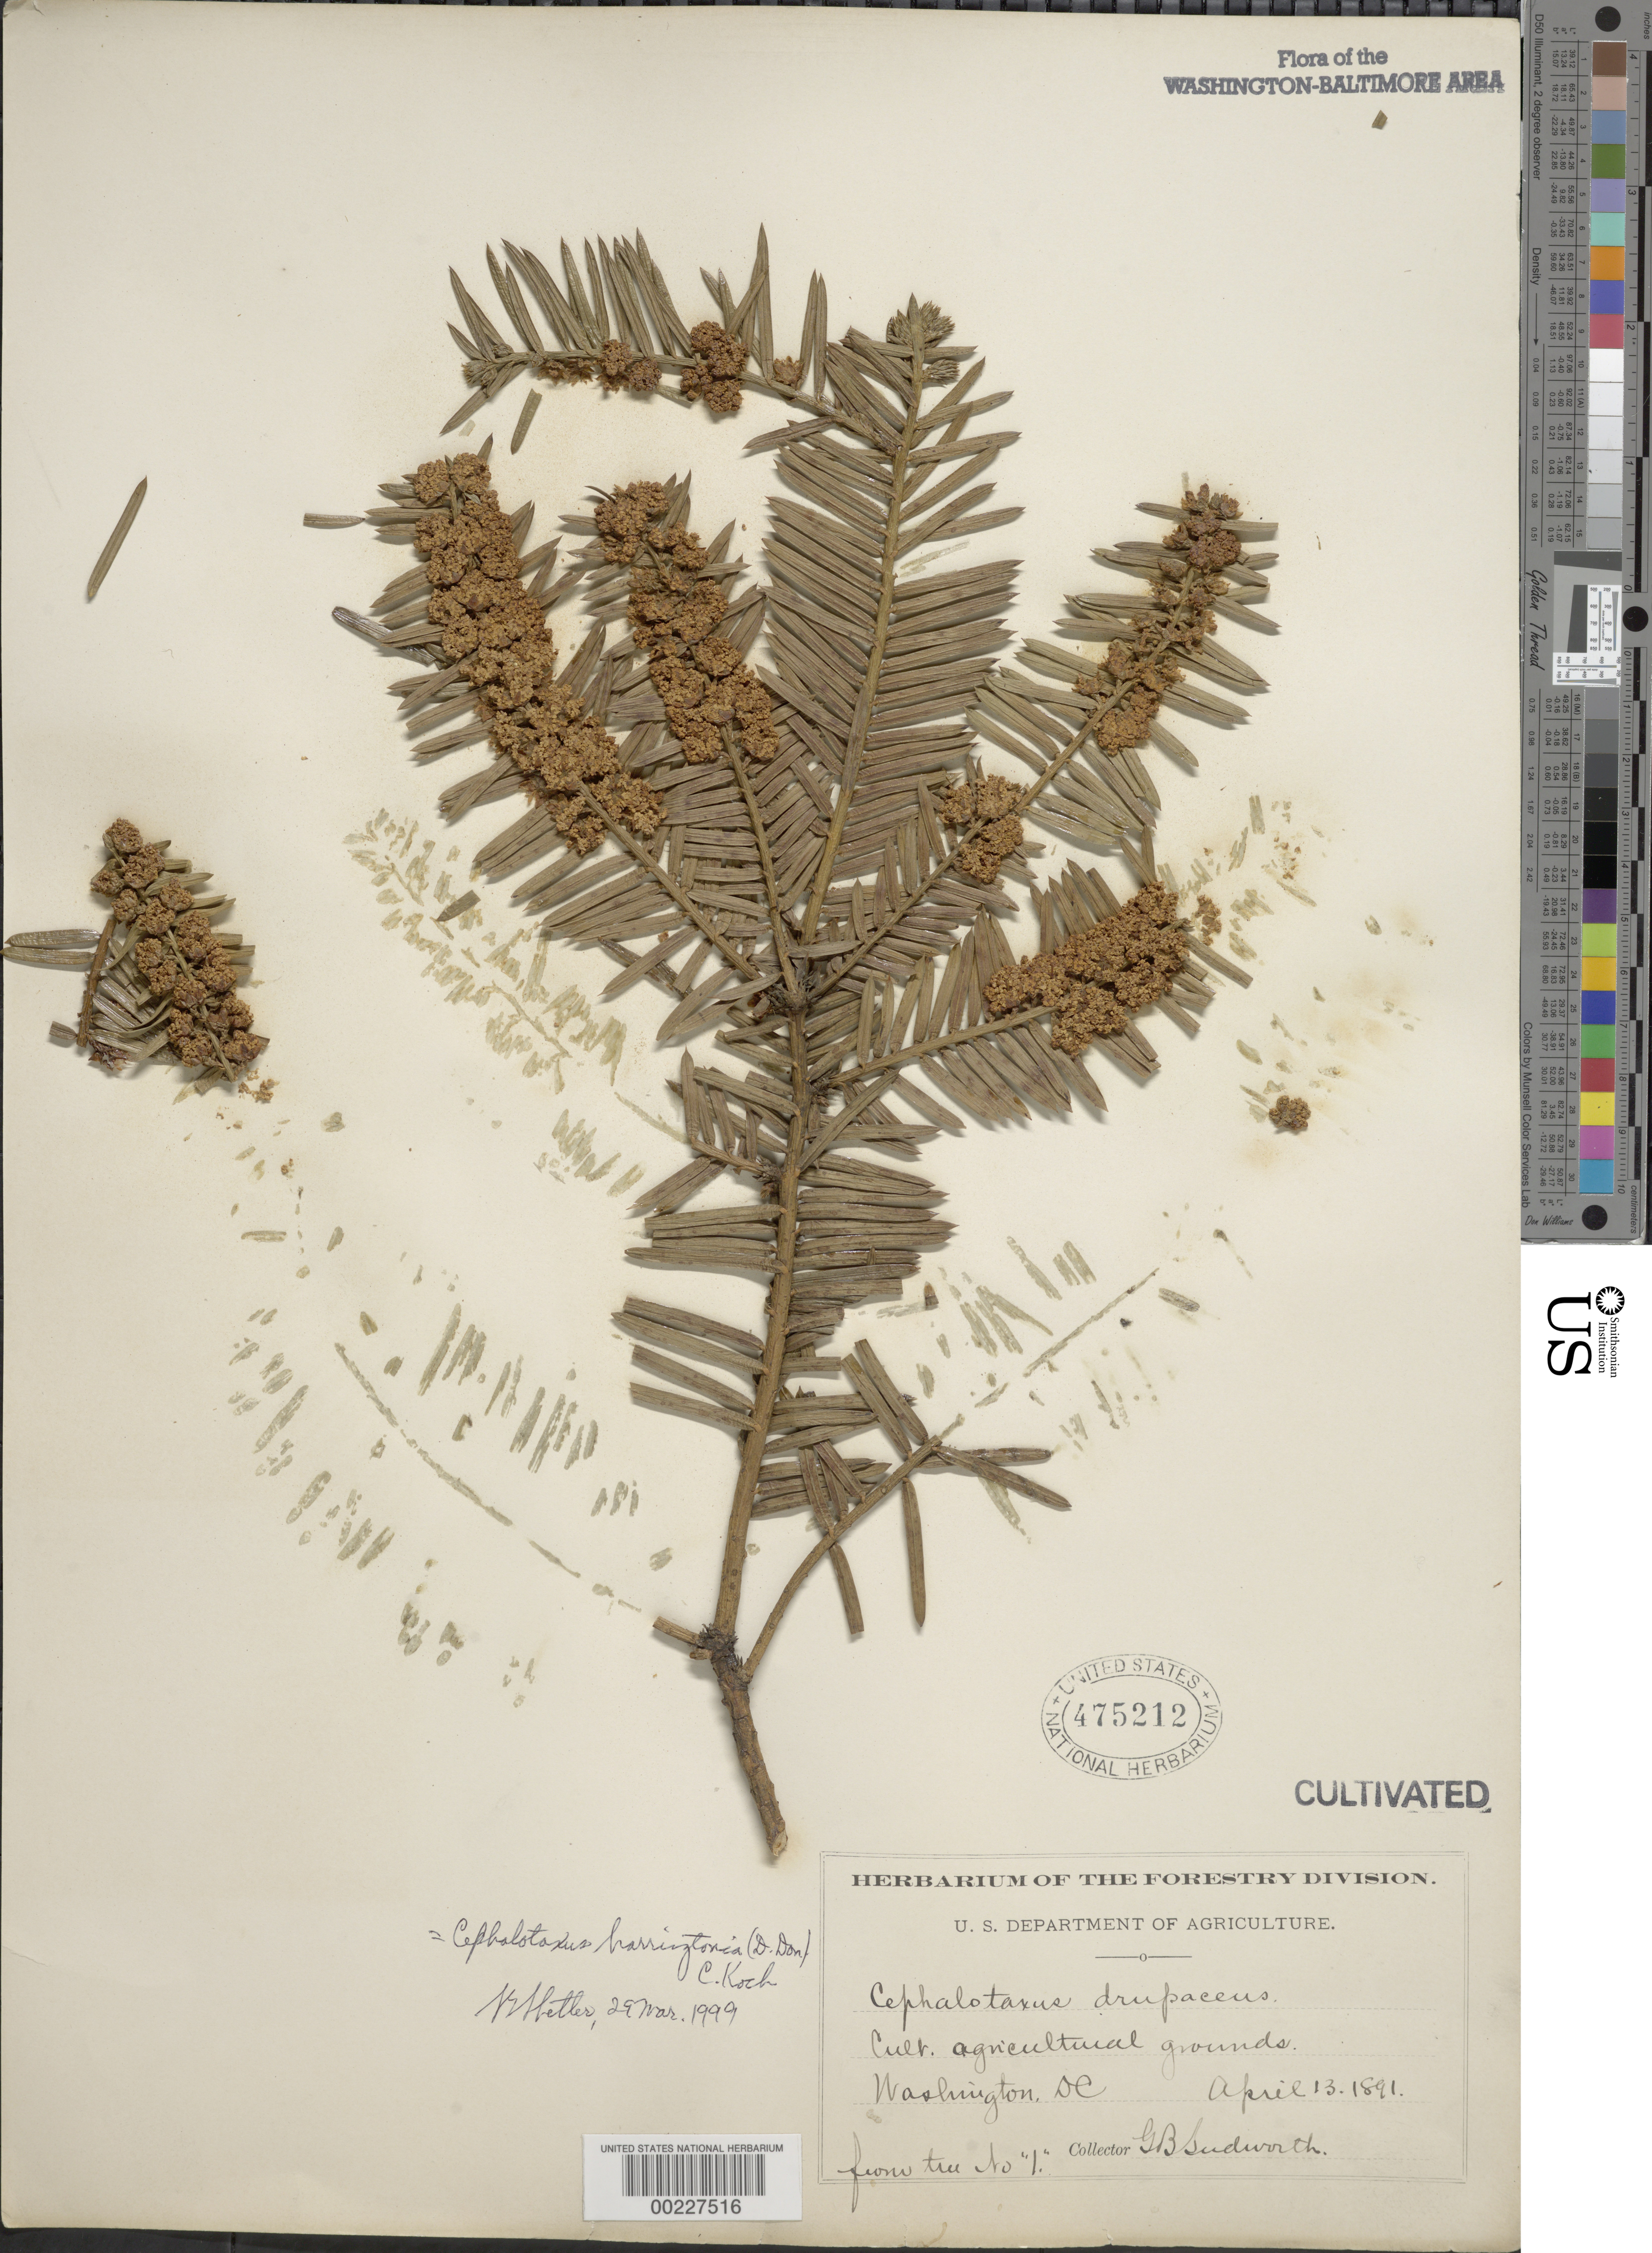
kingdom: Plantae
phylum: Tracheophyta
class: Pinopsida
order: Pinales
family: Cephalotaxaceae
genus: Cephalotaxus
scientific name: Cephalotaxus harringtonia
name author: (Knight) K. Koch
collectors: G. B. Sudworth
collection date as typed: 13 Apr 1891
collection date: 1891-04-13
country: United States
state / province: District of Columbia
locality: Agricultural grounds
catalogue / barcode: US 475212